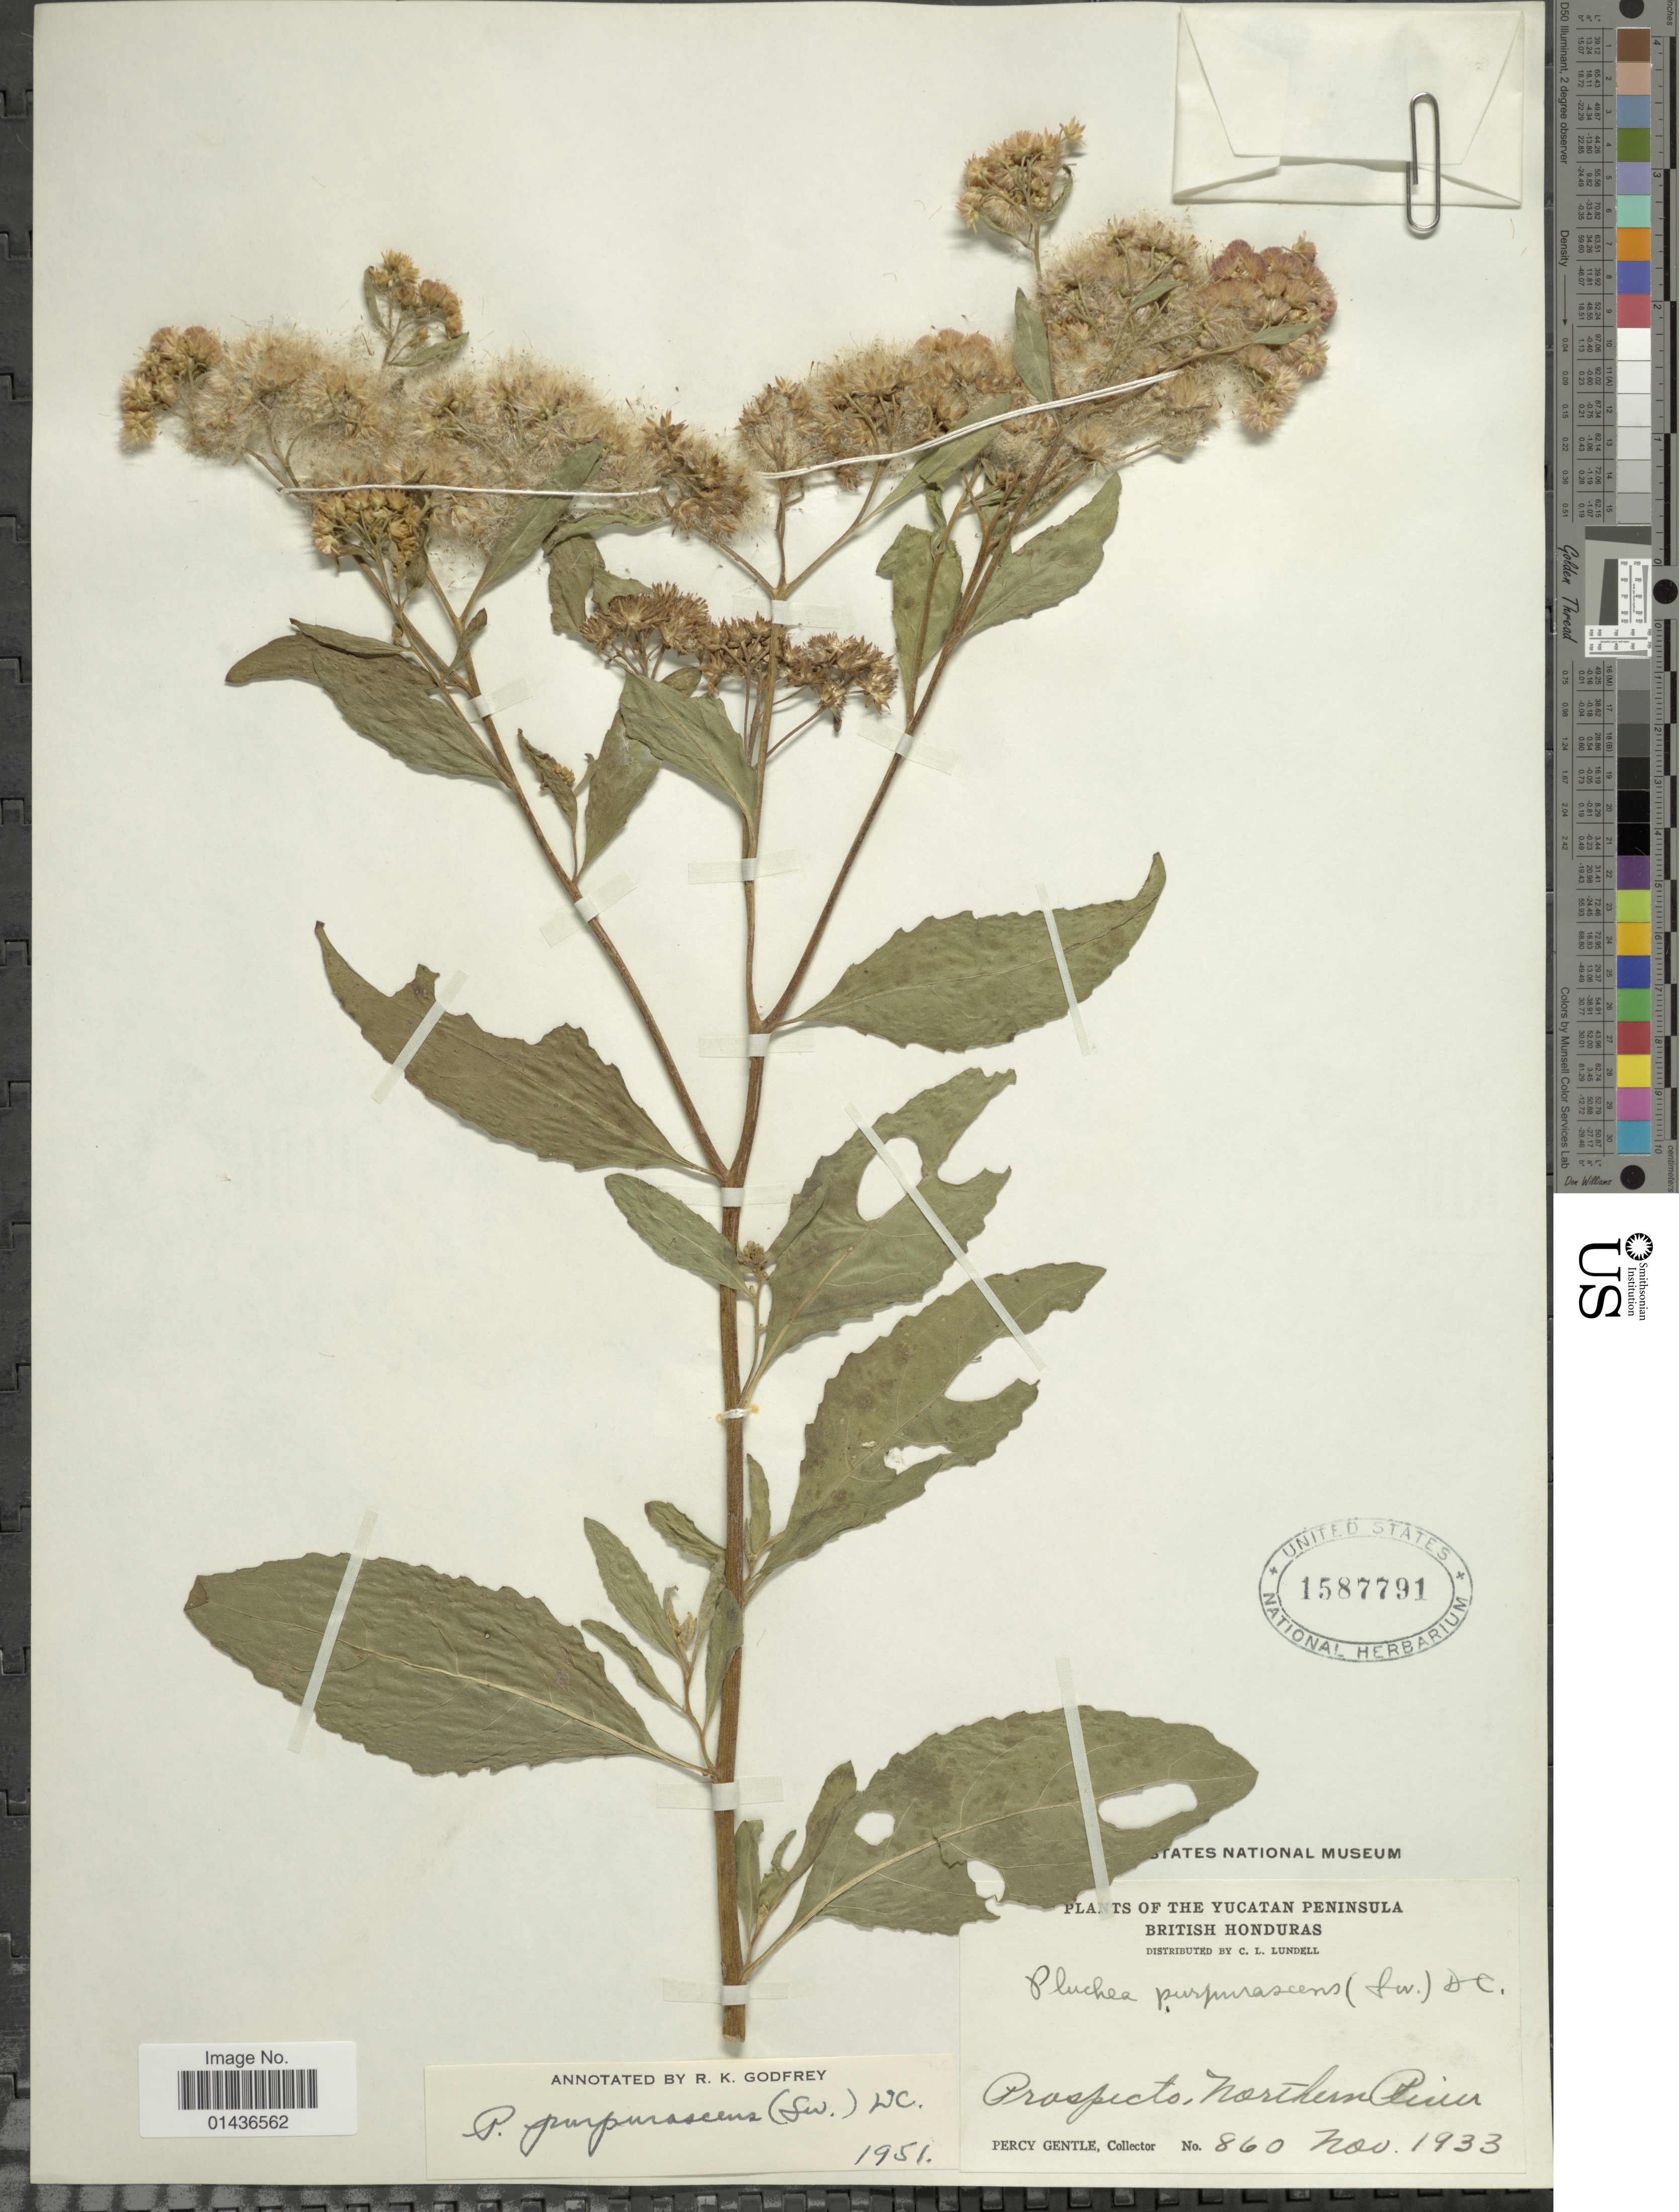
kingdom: Plantae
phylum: Tracheophyta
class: Magnoliopsida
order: Asterales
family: Asteraceae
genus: Pluchea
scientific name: Pluchea odorata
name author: (L.) Cass.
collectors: P. H. Gentle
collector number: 860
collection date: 1933-11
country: Belize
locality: Yucatan Peninsula, British Honduras, Prospecto, Northern River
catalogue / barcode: US 1587791